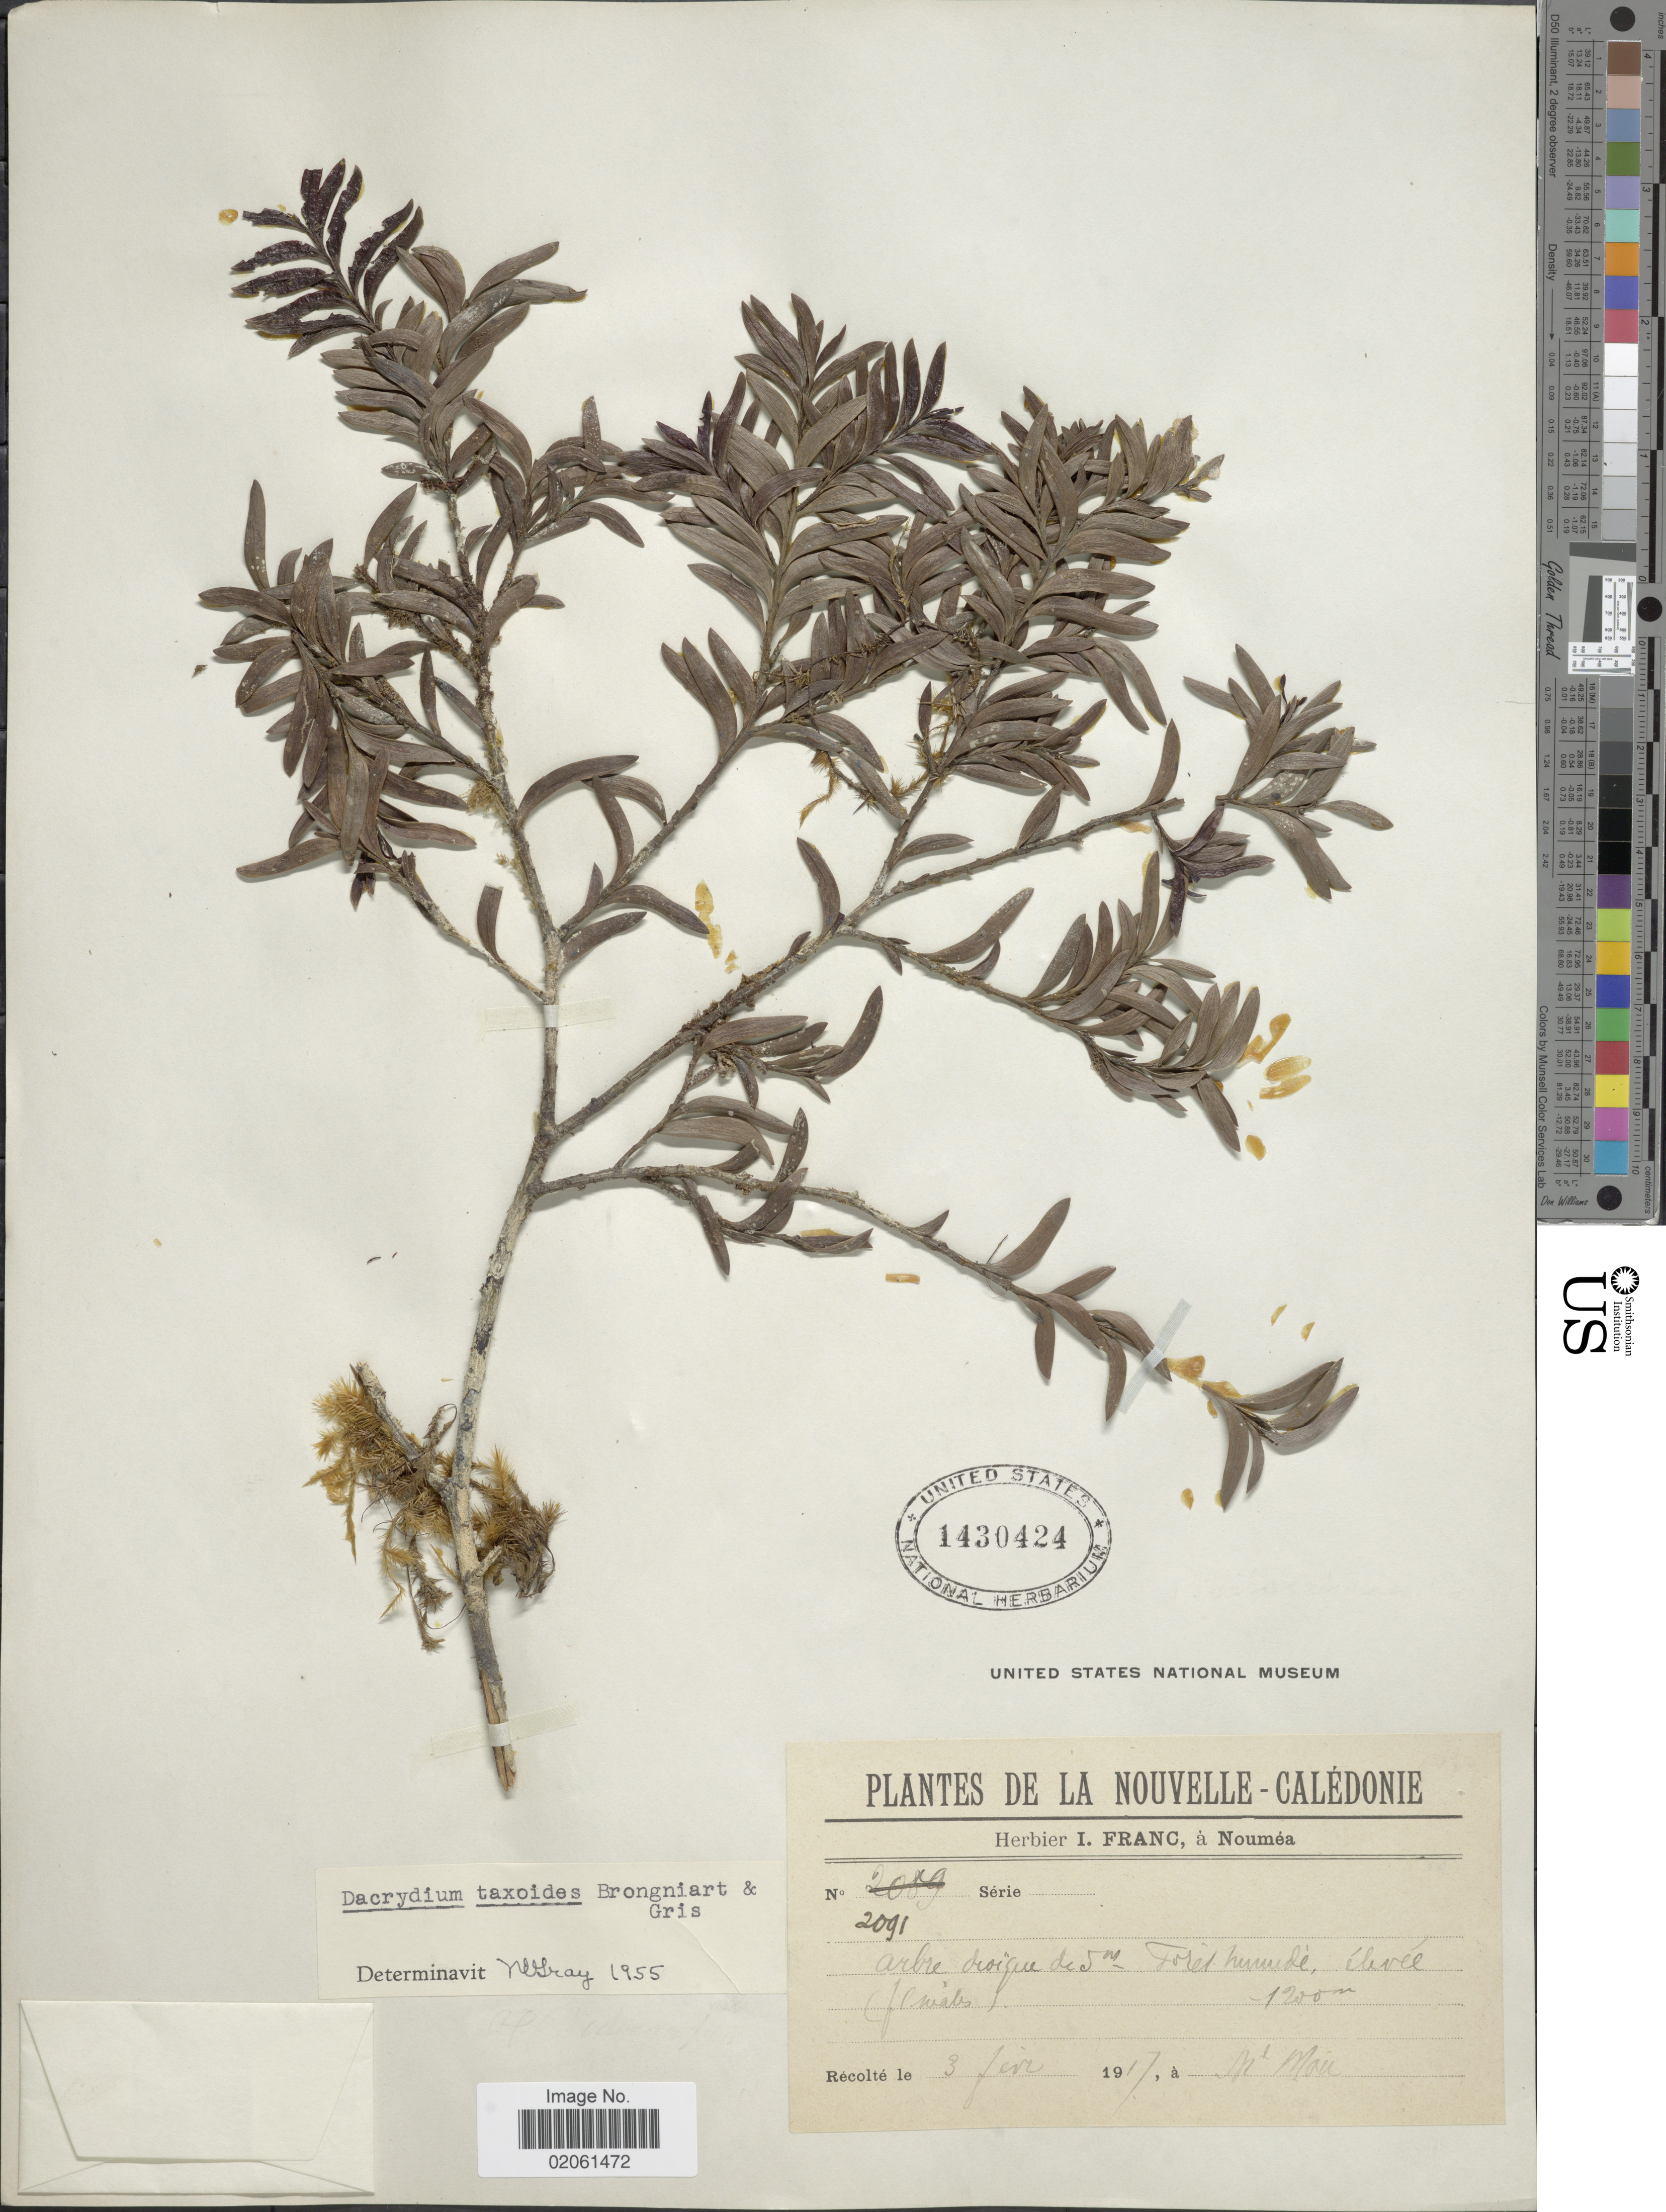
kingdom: Plantae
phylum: Tracheophyta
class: Pinopsida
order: Pinales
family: Podocarpaceae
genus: Falcatifolium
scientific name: Falcatifolium taxoides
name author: (Brongn. & Gris) de Laub.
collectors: ex herb. I. Franc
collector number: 2091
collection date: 1917-02-03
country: New Caledonia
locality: Mt. Mou.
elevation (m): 1200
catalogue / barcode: US 1430424